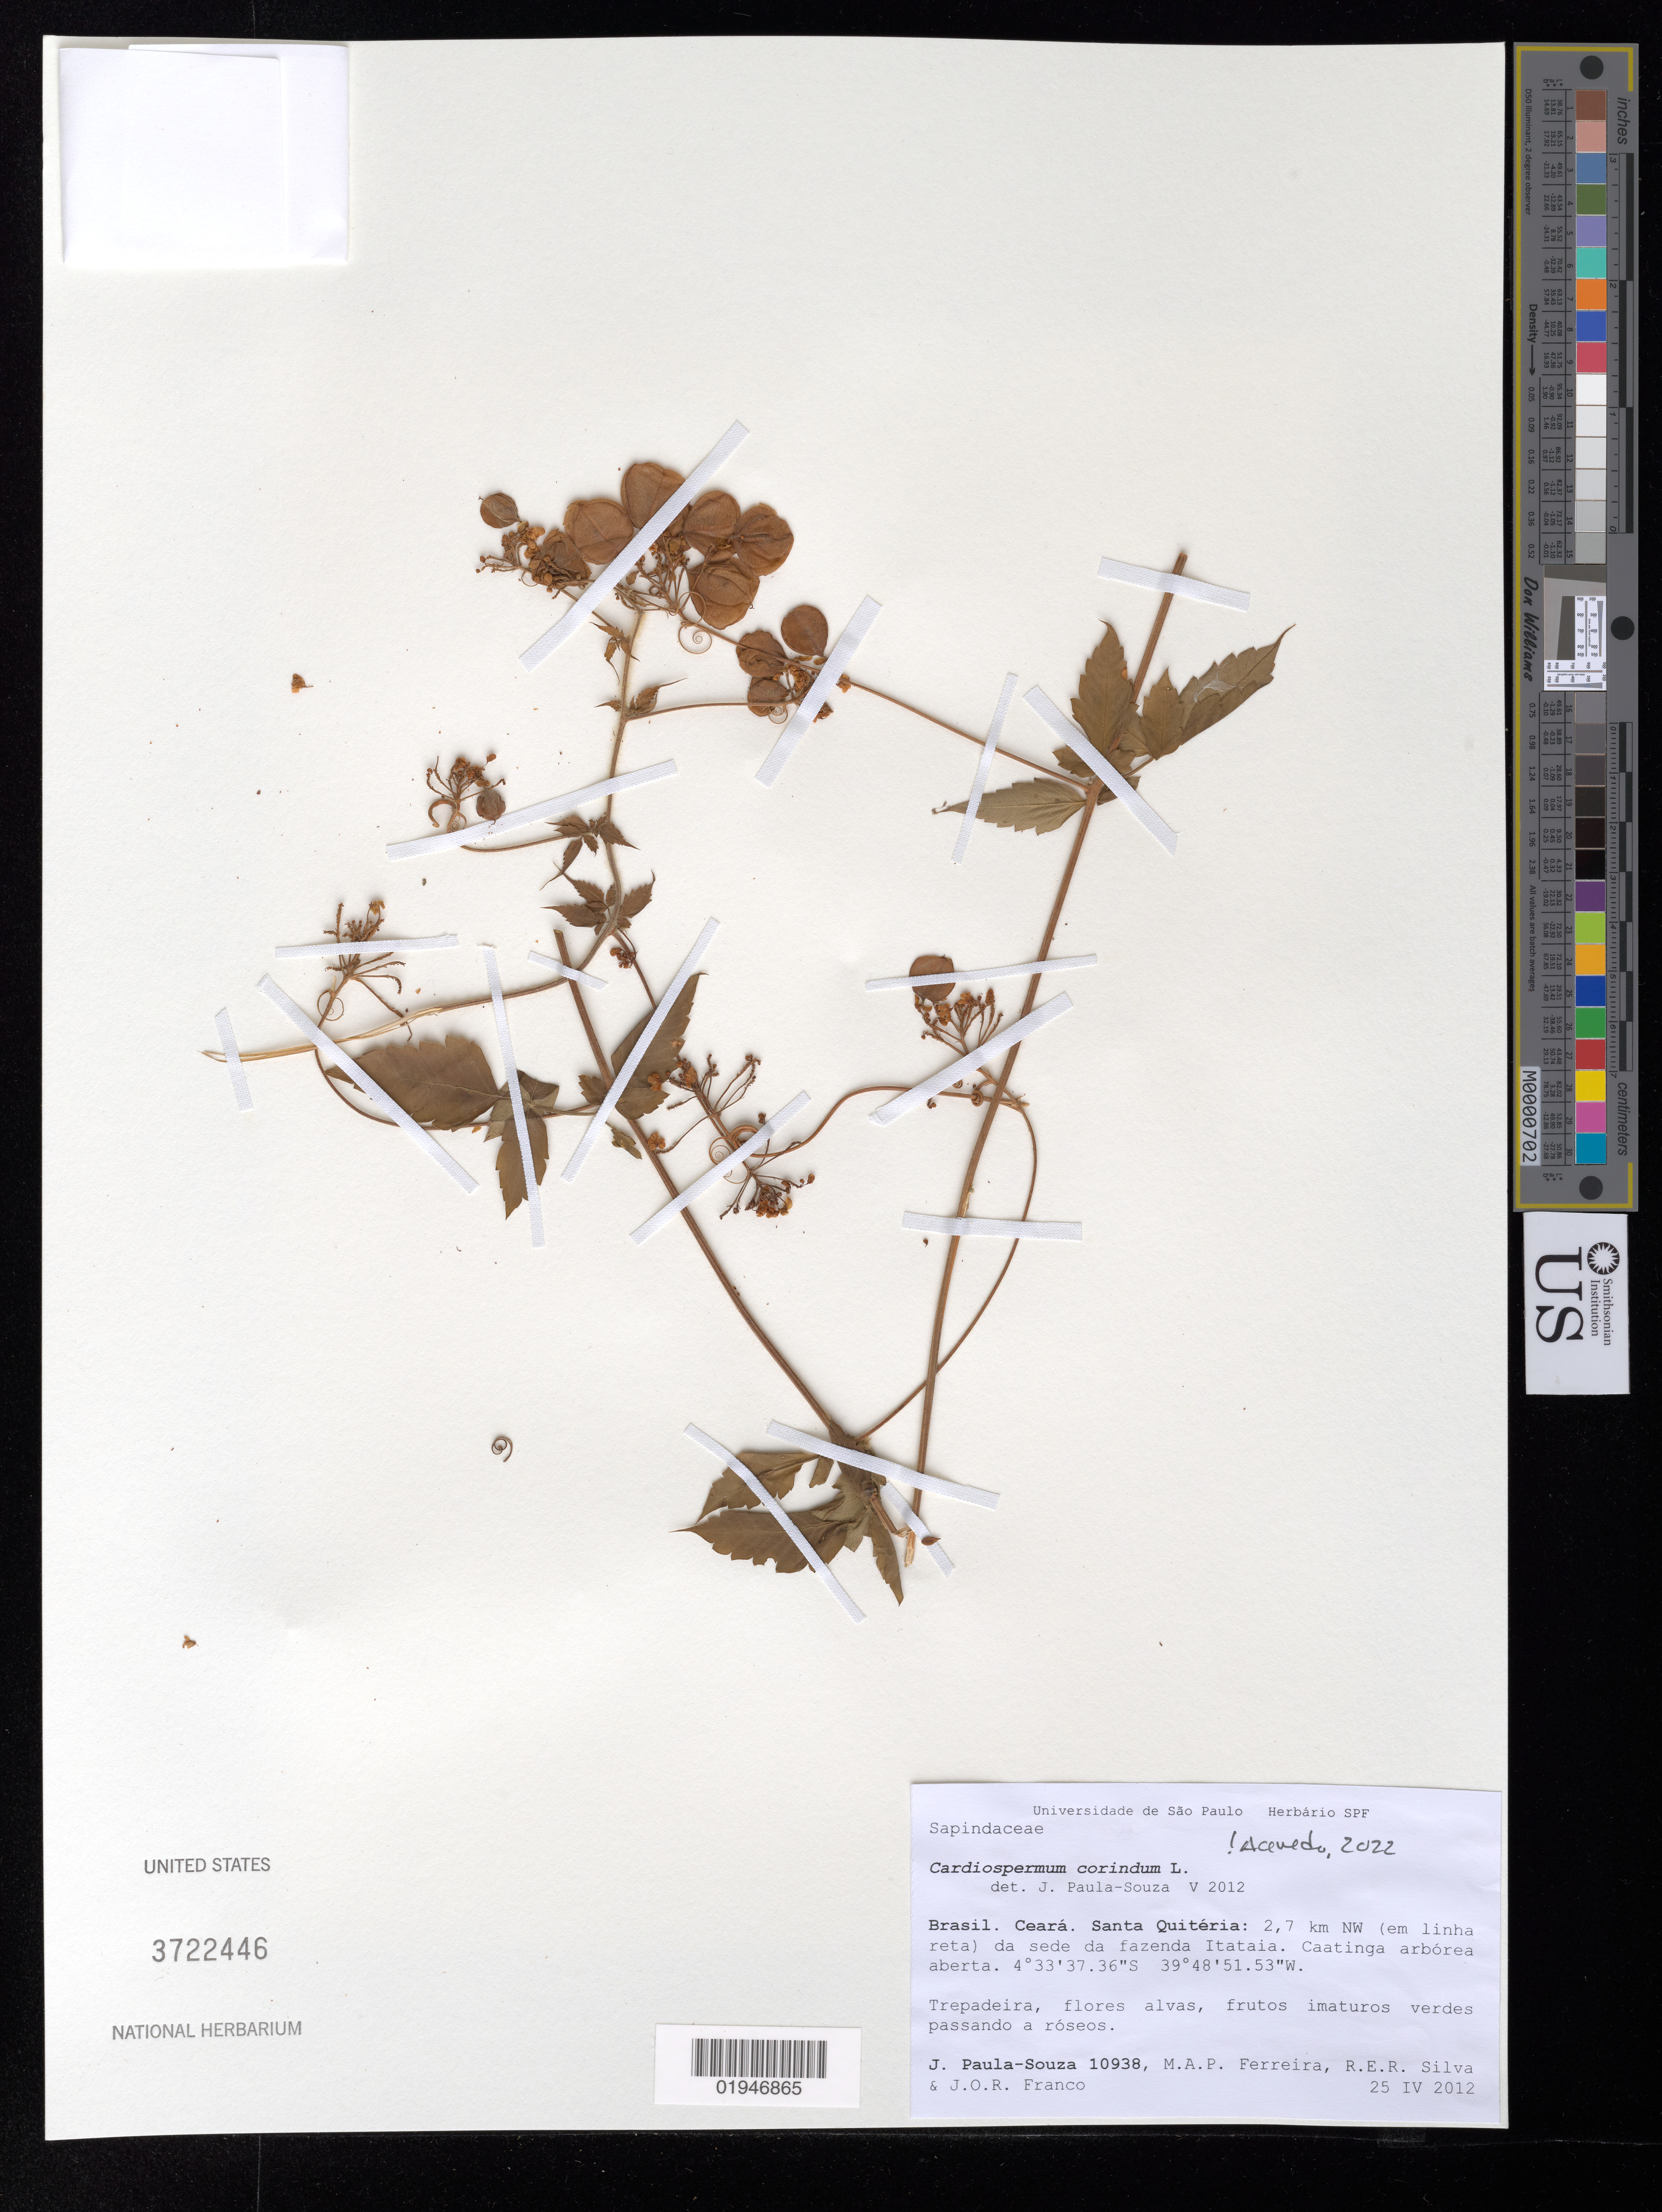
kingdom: Plantae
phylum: Tracheophyta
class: Magnoliopsida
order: Sapindales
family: Sapindaceae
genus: Cardiospermum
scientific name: Cardiospermum corindum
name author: L.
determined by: de Paula-Souza, J.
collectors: J. Paula-Souza, M. Ferreira, R. Silva & J. Franco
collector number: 10938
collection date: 2012-04-25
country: Brazil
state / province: Ceará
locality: Santa Quitéra, 2.7 km NW (em linha reta) da sede da fazenta Itataia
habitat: Caatinga arbórea aberta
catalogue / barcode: US 3722446